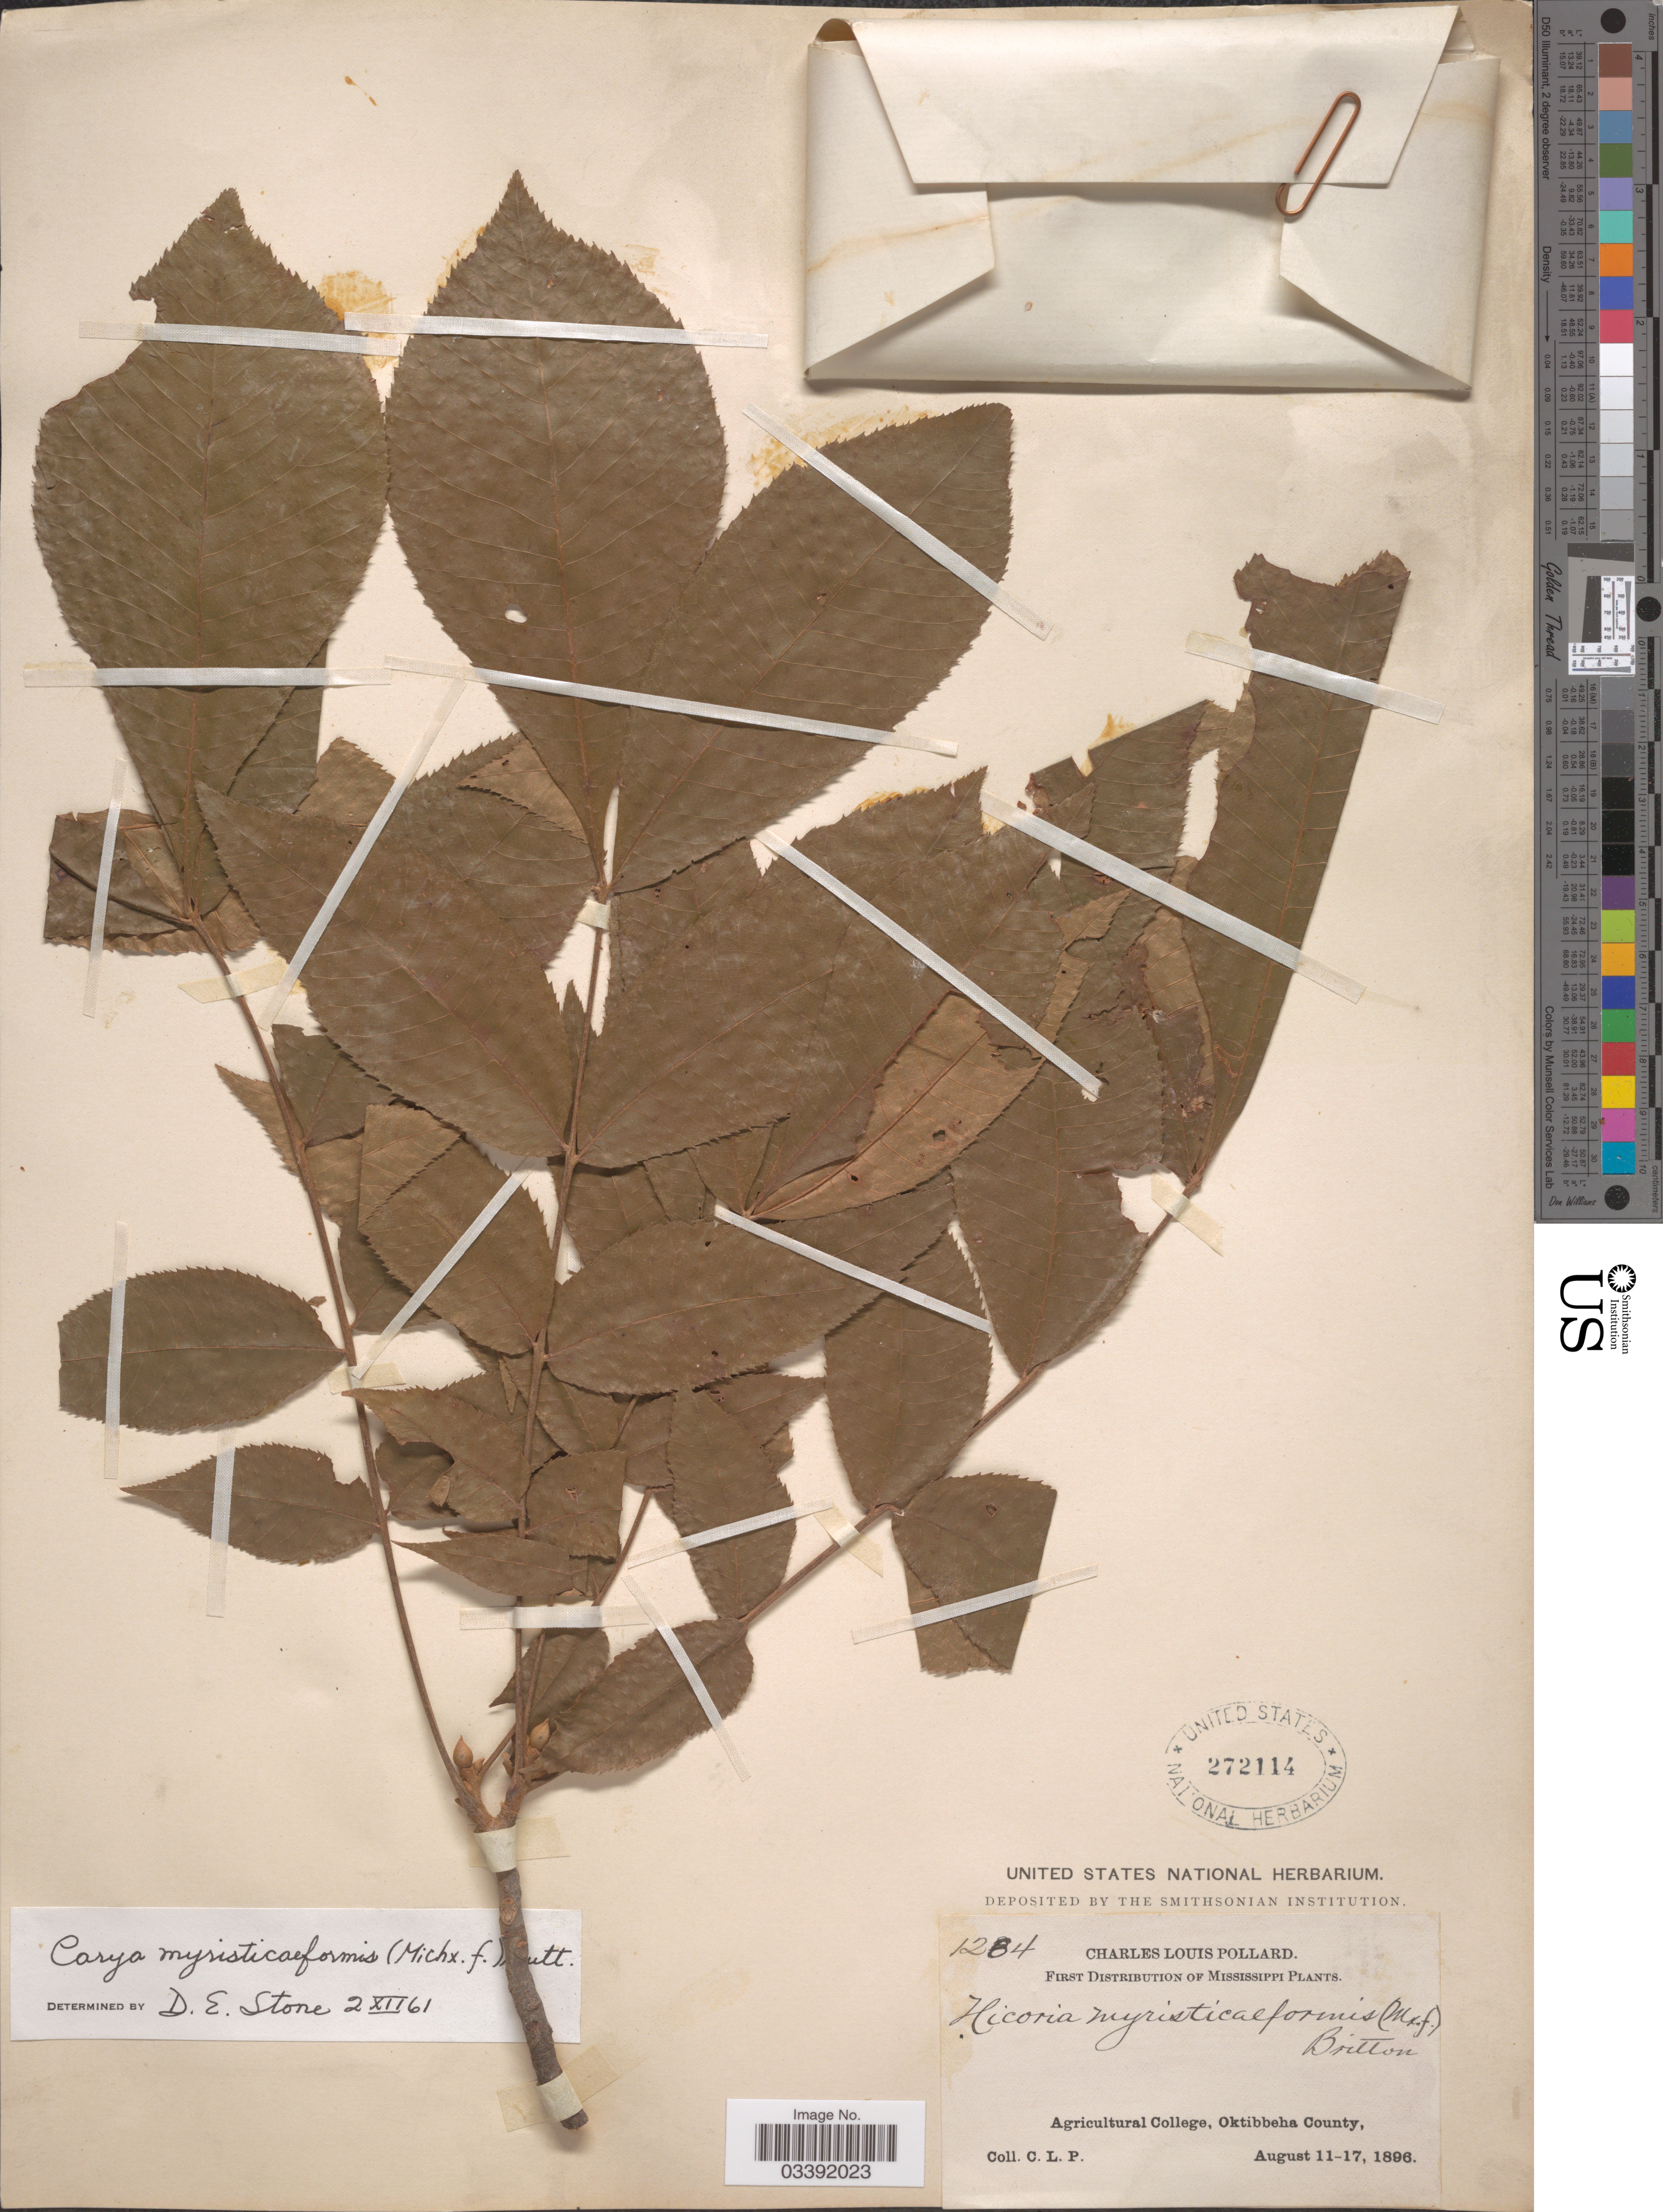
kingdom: Plantae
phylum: Tracheophyta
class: Magnoliopsida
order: Fagales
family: Juglandaceae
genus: Carya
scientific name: Carya myristiciformis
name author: (F. Michx.) Nutt.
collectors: C. L. Pollard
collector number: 1204*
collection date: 1896-08-11/1896-08-17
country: United States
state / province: Mississippi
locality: Agricultural College, Oktibbeha County.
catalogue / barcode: US 272114